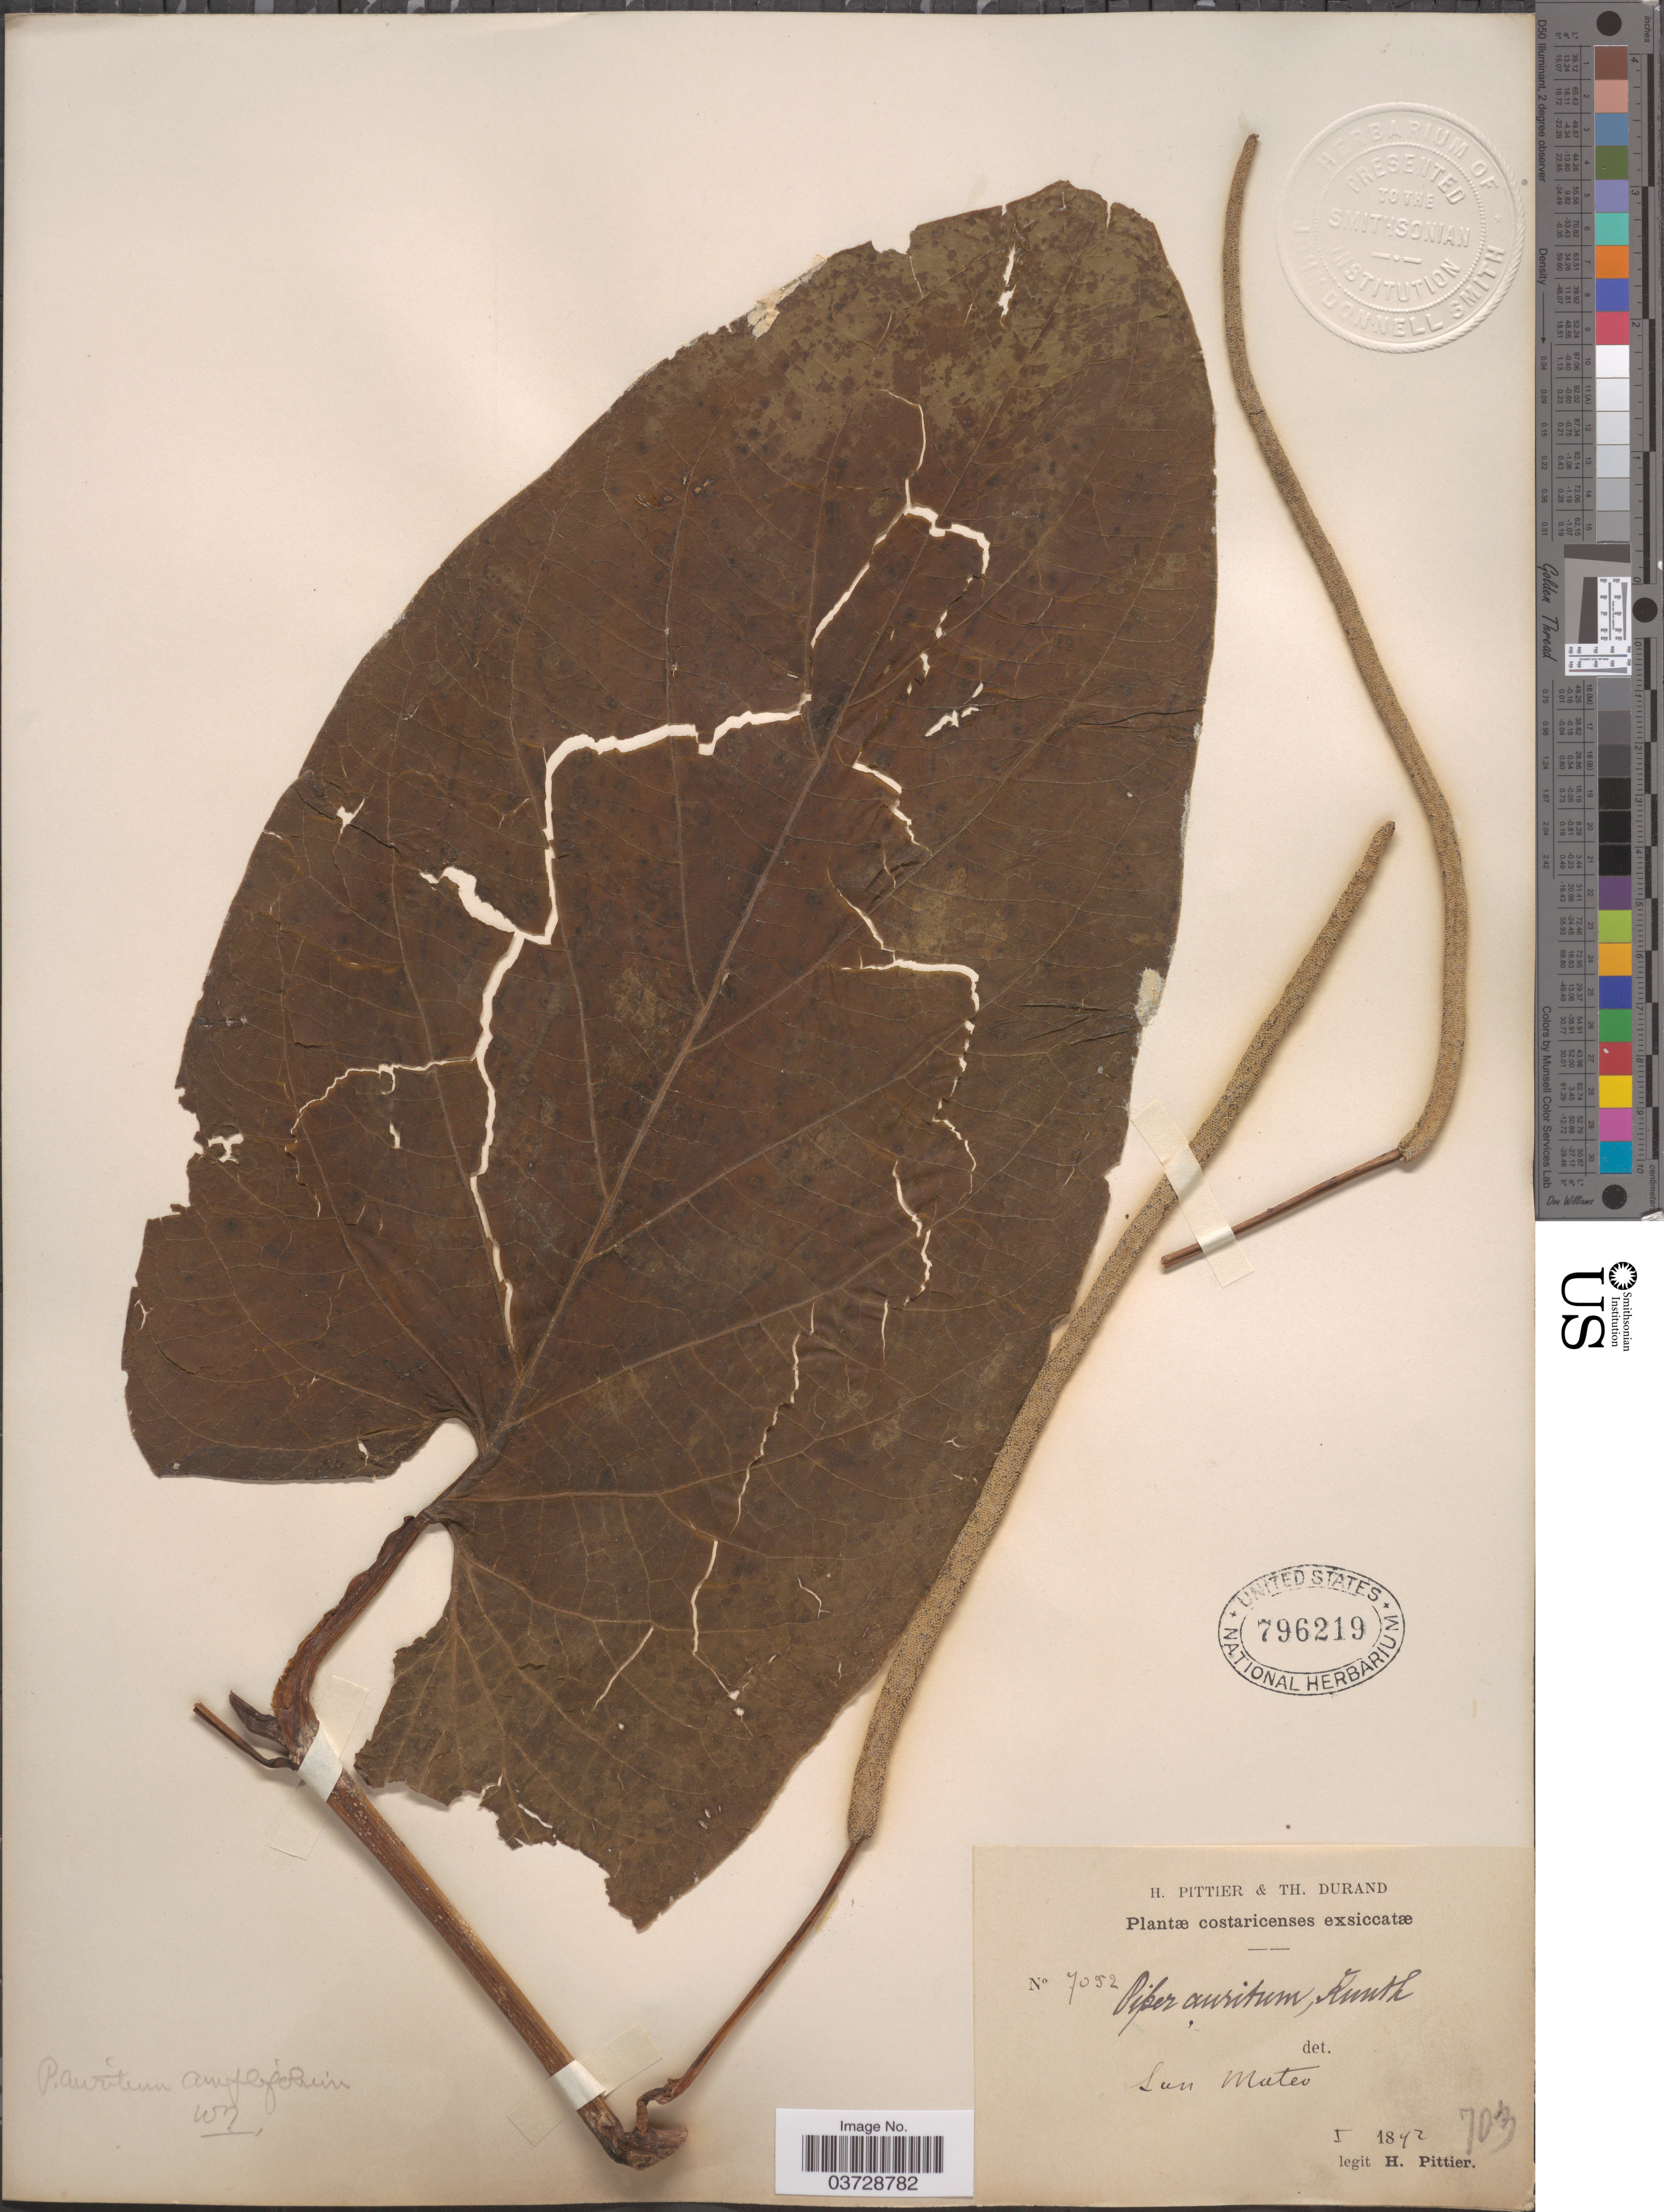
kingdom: Plantae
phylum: Tracheophyta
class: Magnoliopsida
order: Piperales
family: Piperaceae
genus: Piper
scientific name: Piper auritum var. amplifolium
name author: C. DC.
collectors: H. F. Pittier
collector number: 7052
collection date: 1892-05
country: Costa Rica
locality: San Mateo.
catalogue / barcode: US 796219